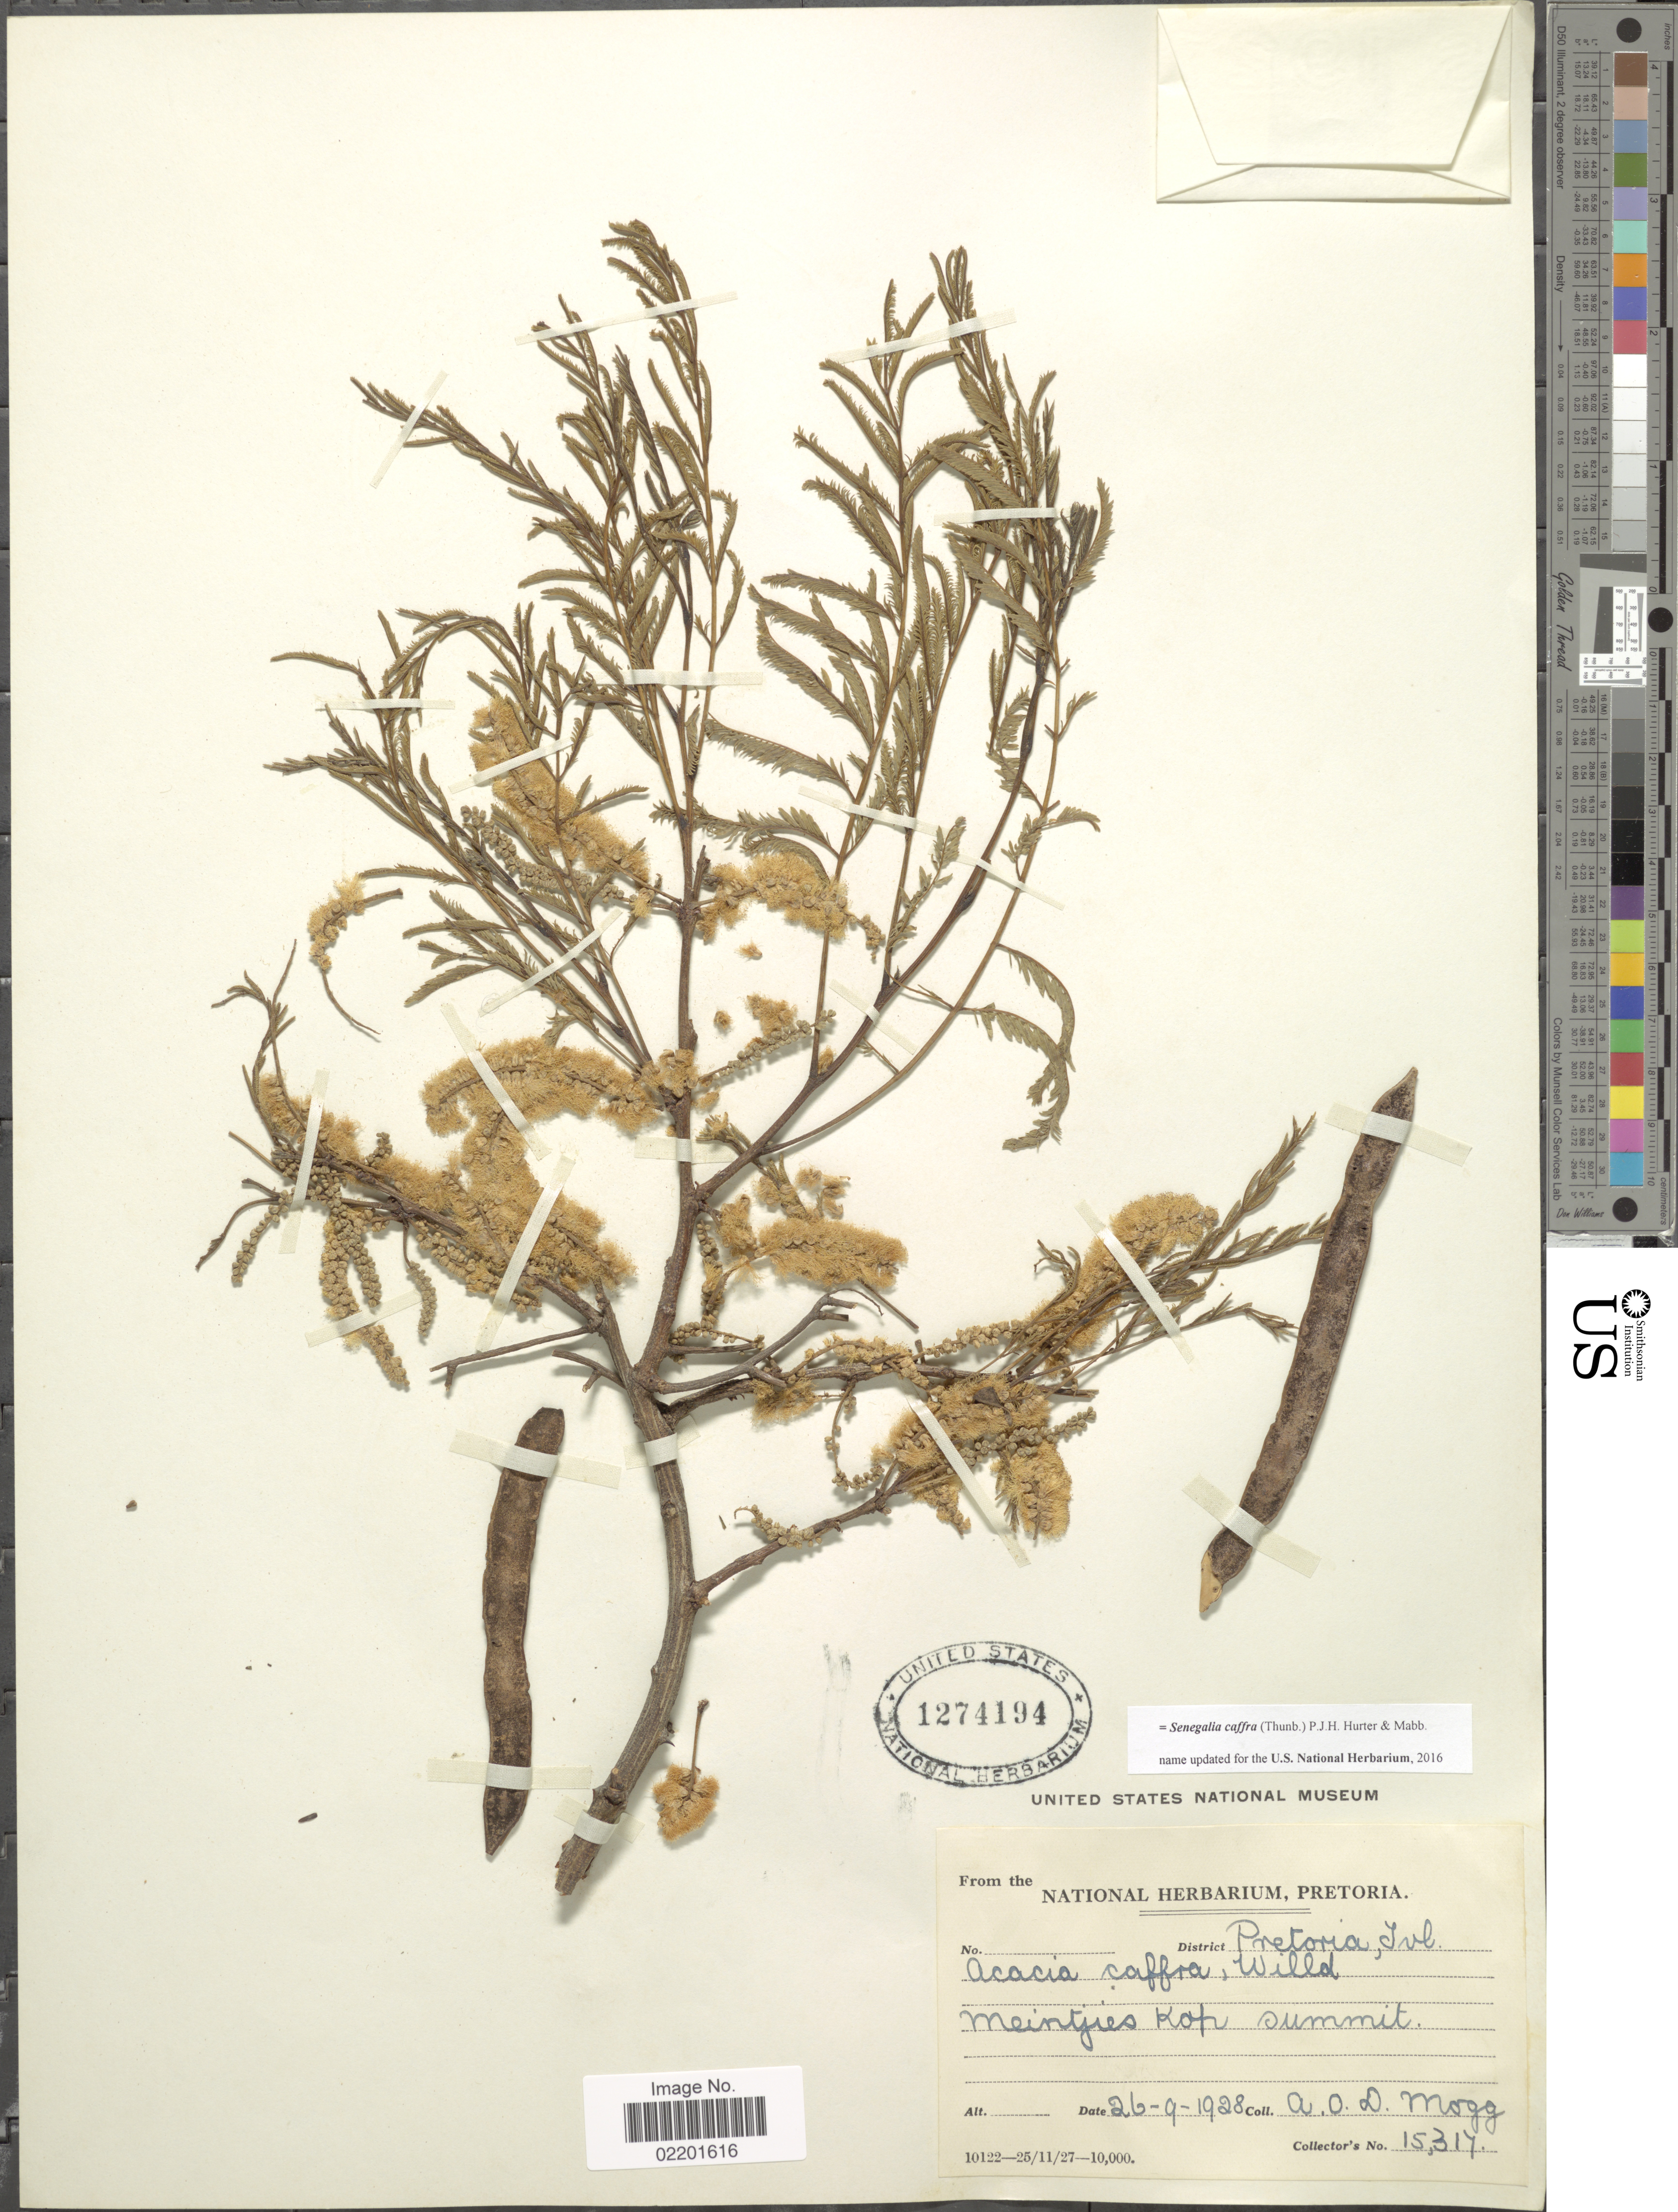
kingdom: Plantae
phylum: Tracheophyta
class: Magnoliopsida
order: Fabales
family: Fabaceae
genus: Senegalia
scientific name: Senegalia caffra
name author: (Thunb.) P.J.H. Hurter & Mabb.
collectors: A. O. Mogg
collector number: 15317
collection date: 1928-09-26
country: South Africa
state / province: Gauteng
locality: Meinjies Kap summit. District Pretoria, Tvl.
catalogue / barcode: US 1274194